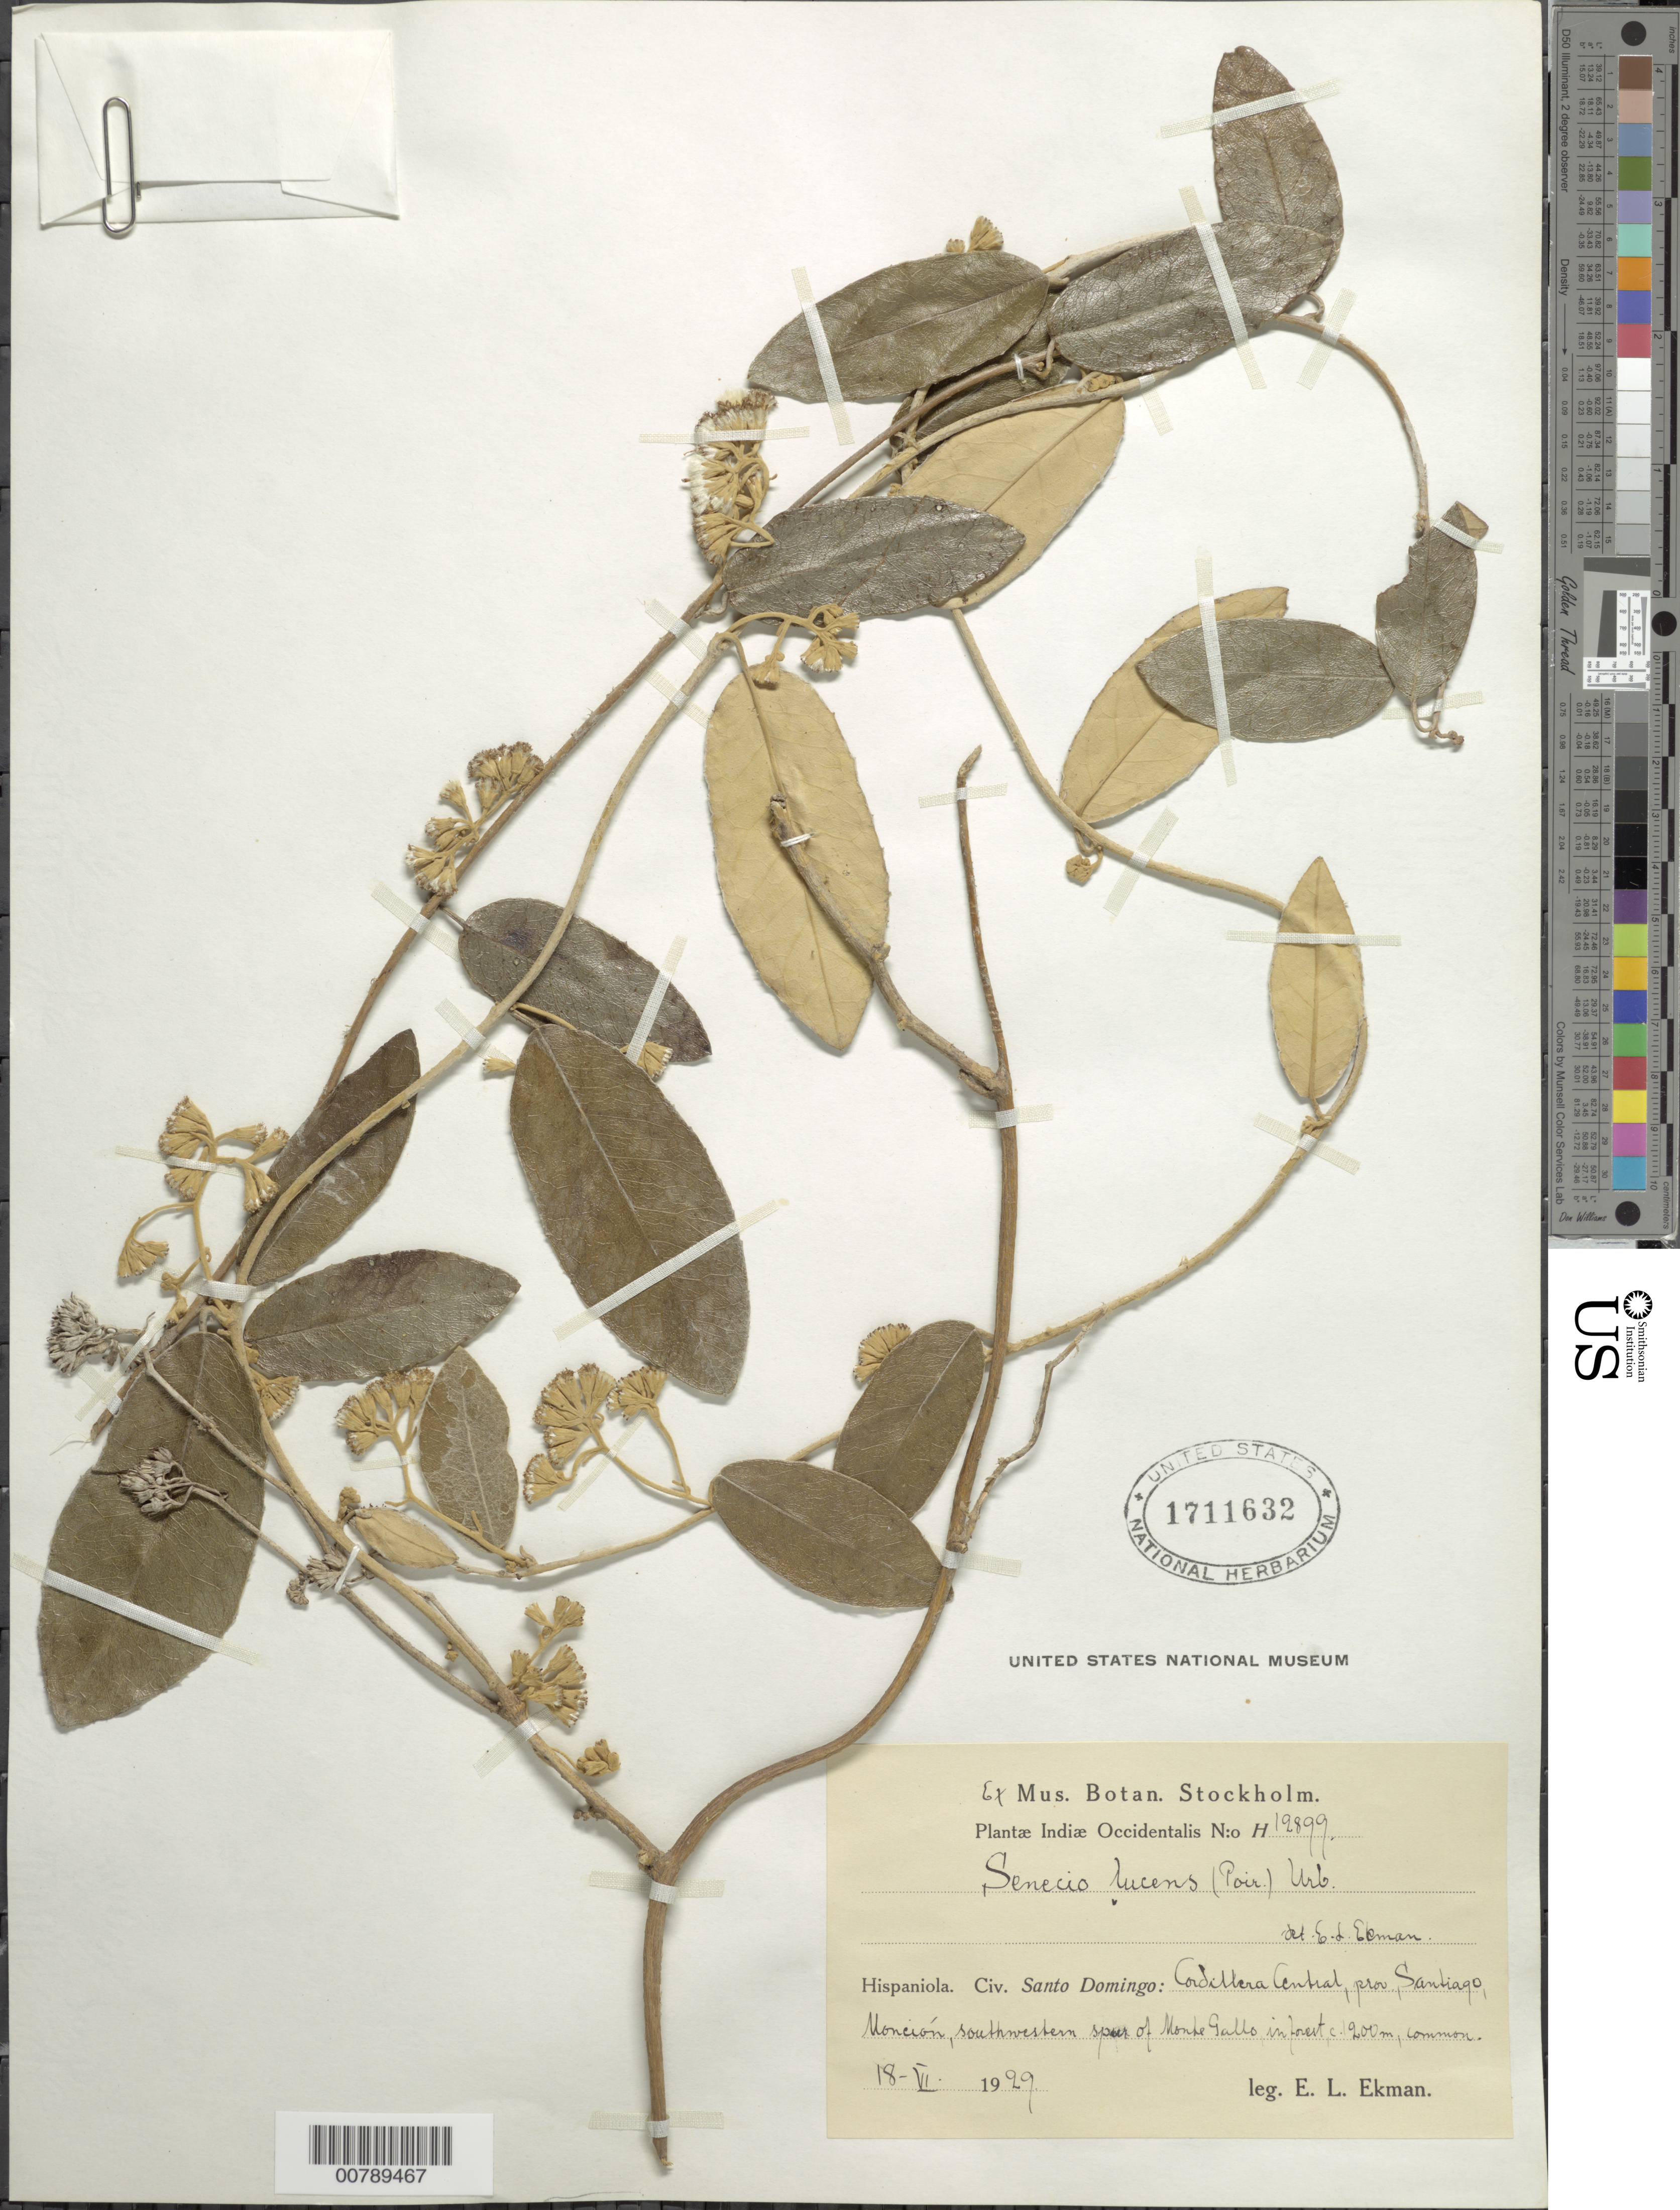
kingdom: Plantae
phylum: Tracheophyta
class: Magnoliopsida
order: Asterales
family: Asteraceae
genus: Senecio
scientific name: Senecio lucens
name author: (Poir.) Urban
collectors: E. L. Ekman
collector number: H 12899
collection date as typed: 18 Jun 1929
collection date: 1929-06-18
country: Dominican Republic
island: Hispaniola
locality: Santo Domingo. Cordillera Central, Provincia Santiago, Monción, southwestern --- of Monte Gallo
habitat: In forest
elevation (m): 1200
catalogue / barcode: US 1711632